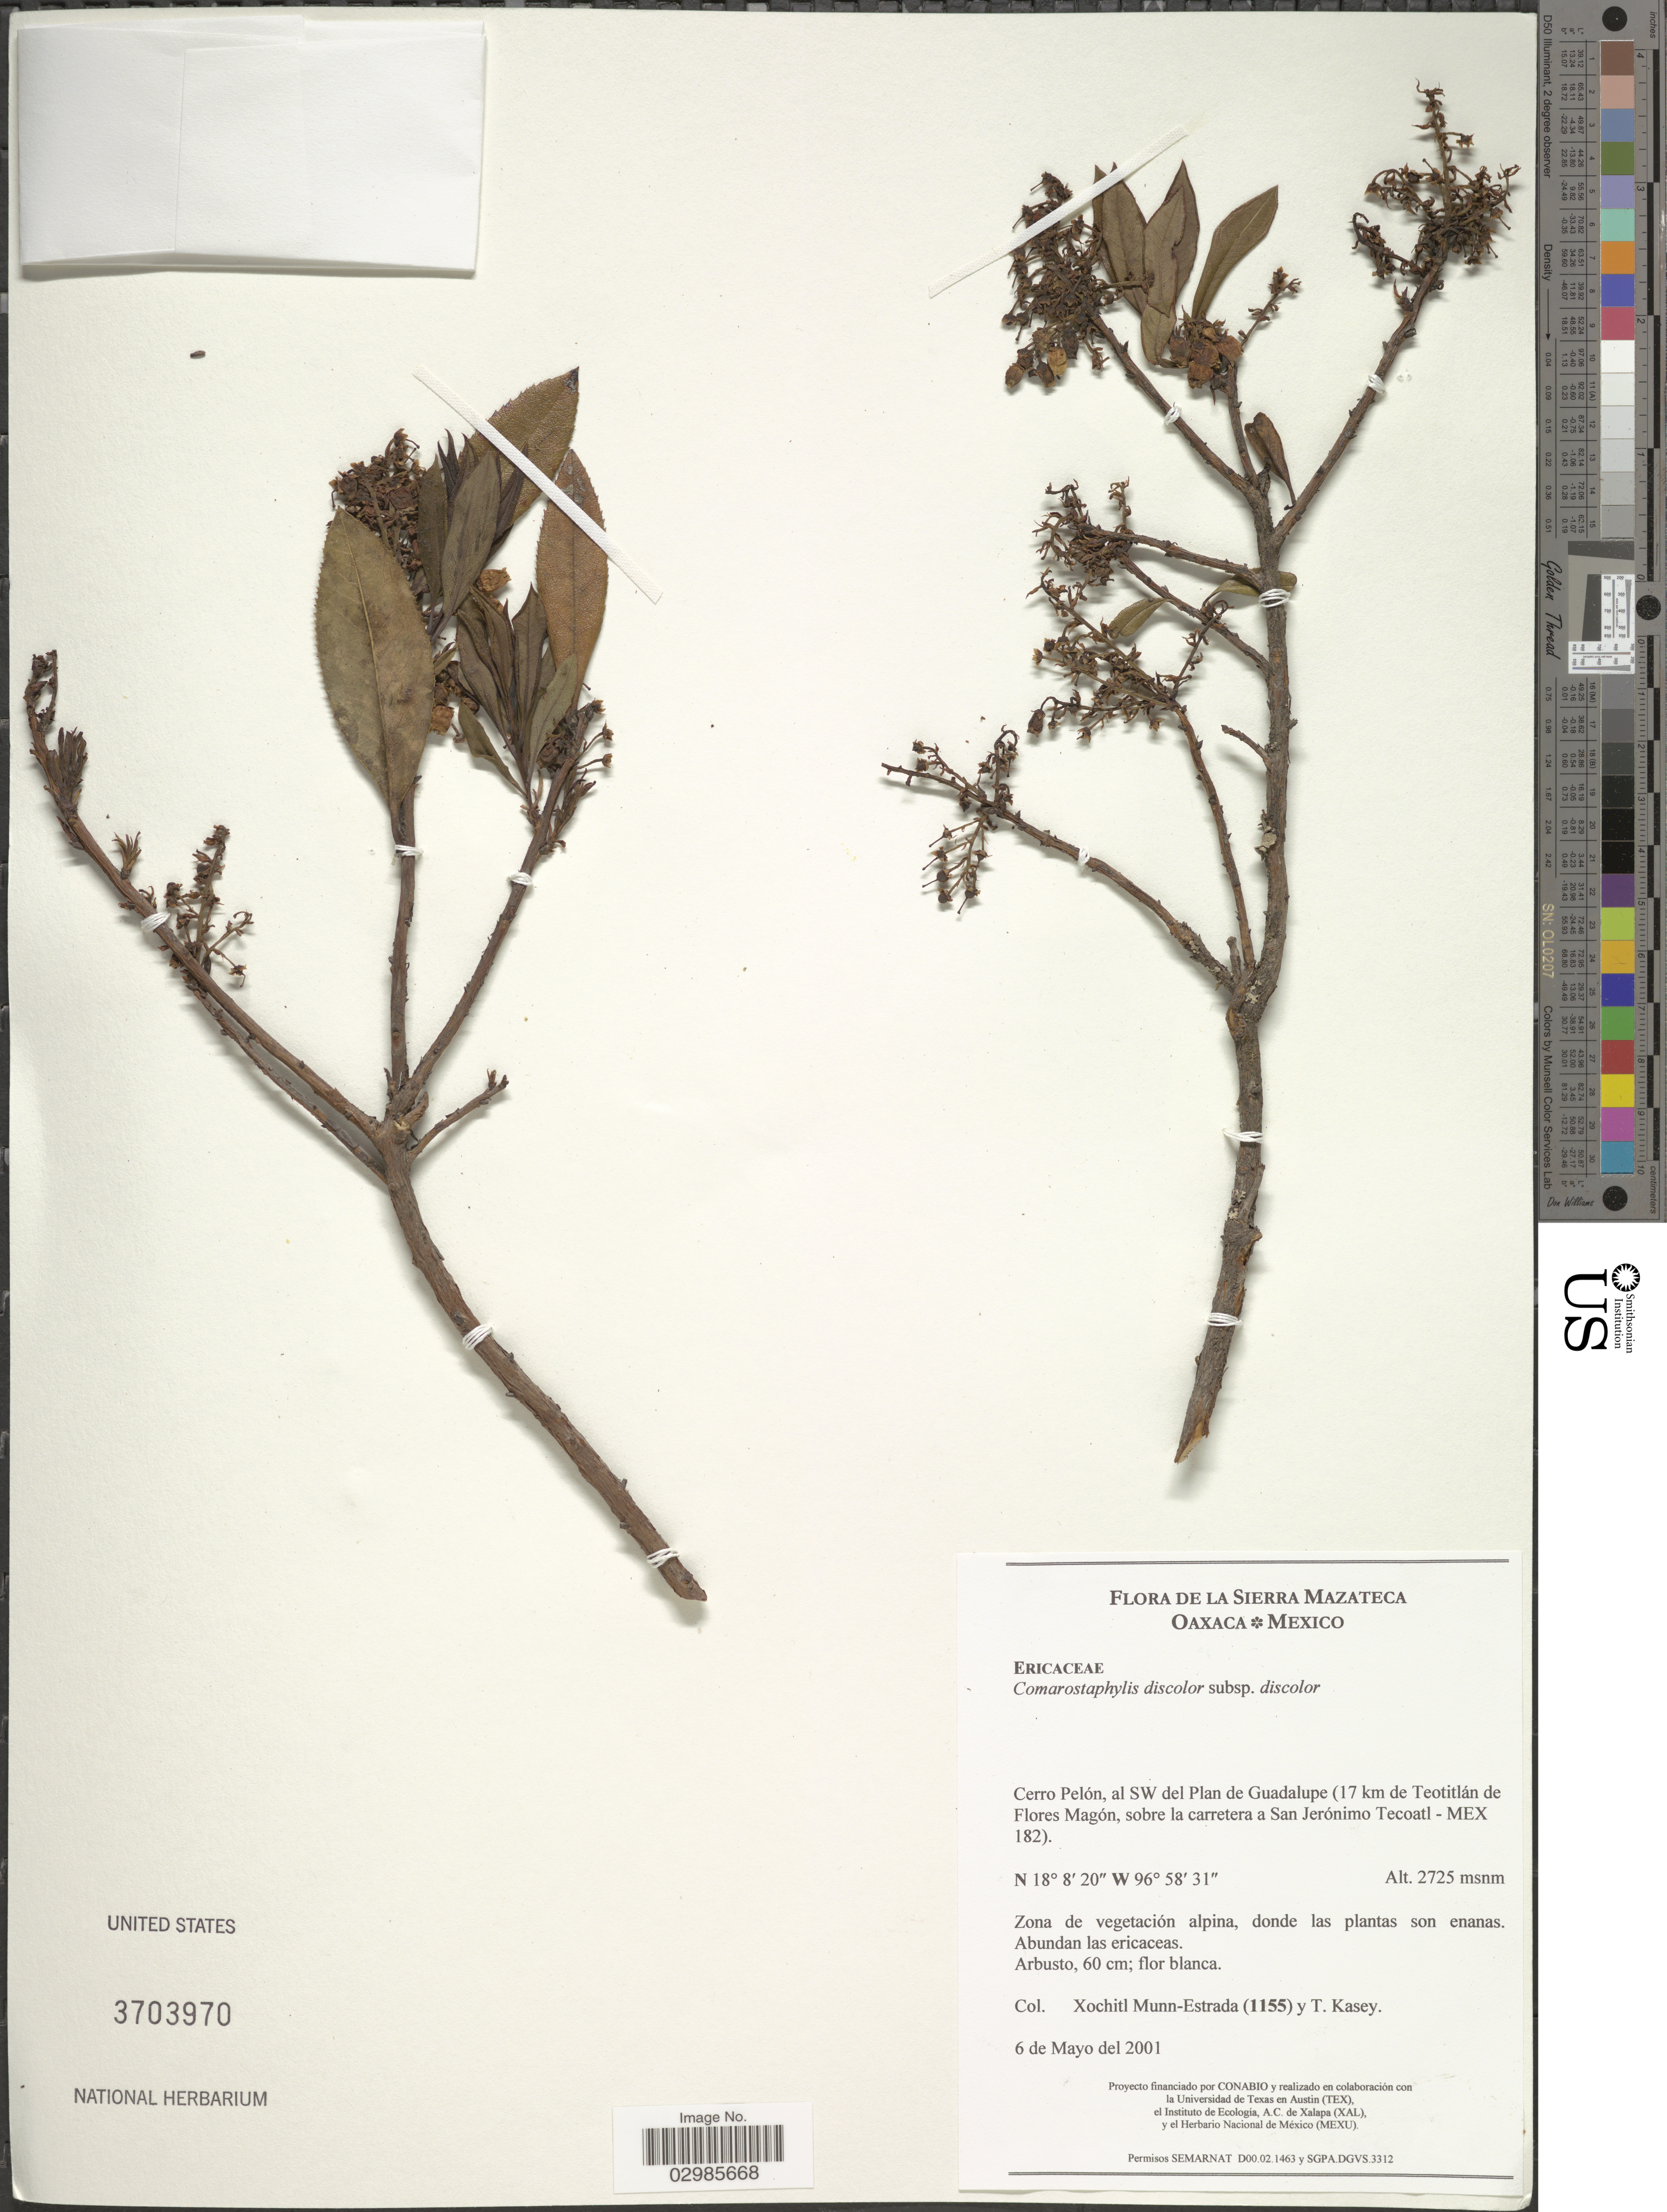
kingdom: Plantae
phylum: Tracheophyta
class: Magnoliopsida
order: Ericales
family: Ericaceae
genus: Comarostaphylis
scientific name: Comarostaphylis discolor subsp. discolor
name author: (Hook.) Diggs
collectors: X. Munn-Estrada & T. Kasey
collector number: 1155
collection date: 2001-05-06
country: Mexico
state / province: Oaxaca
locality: Cerro Pelón, al SW del Plan de Guadalupe (17 km de Teotitlán de Flores Magó, sobre la carretera a San Jerónimo Tecoatl-Mex.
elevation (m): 2725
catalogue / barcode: US 3703970